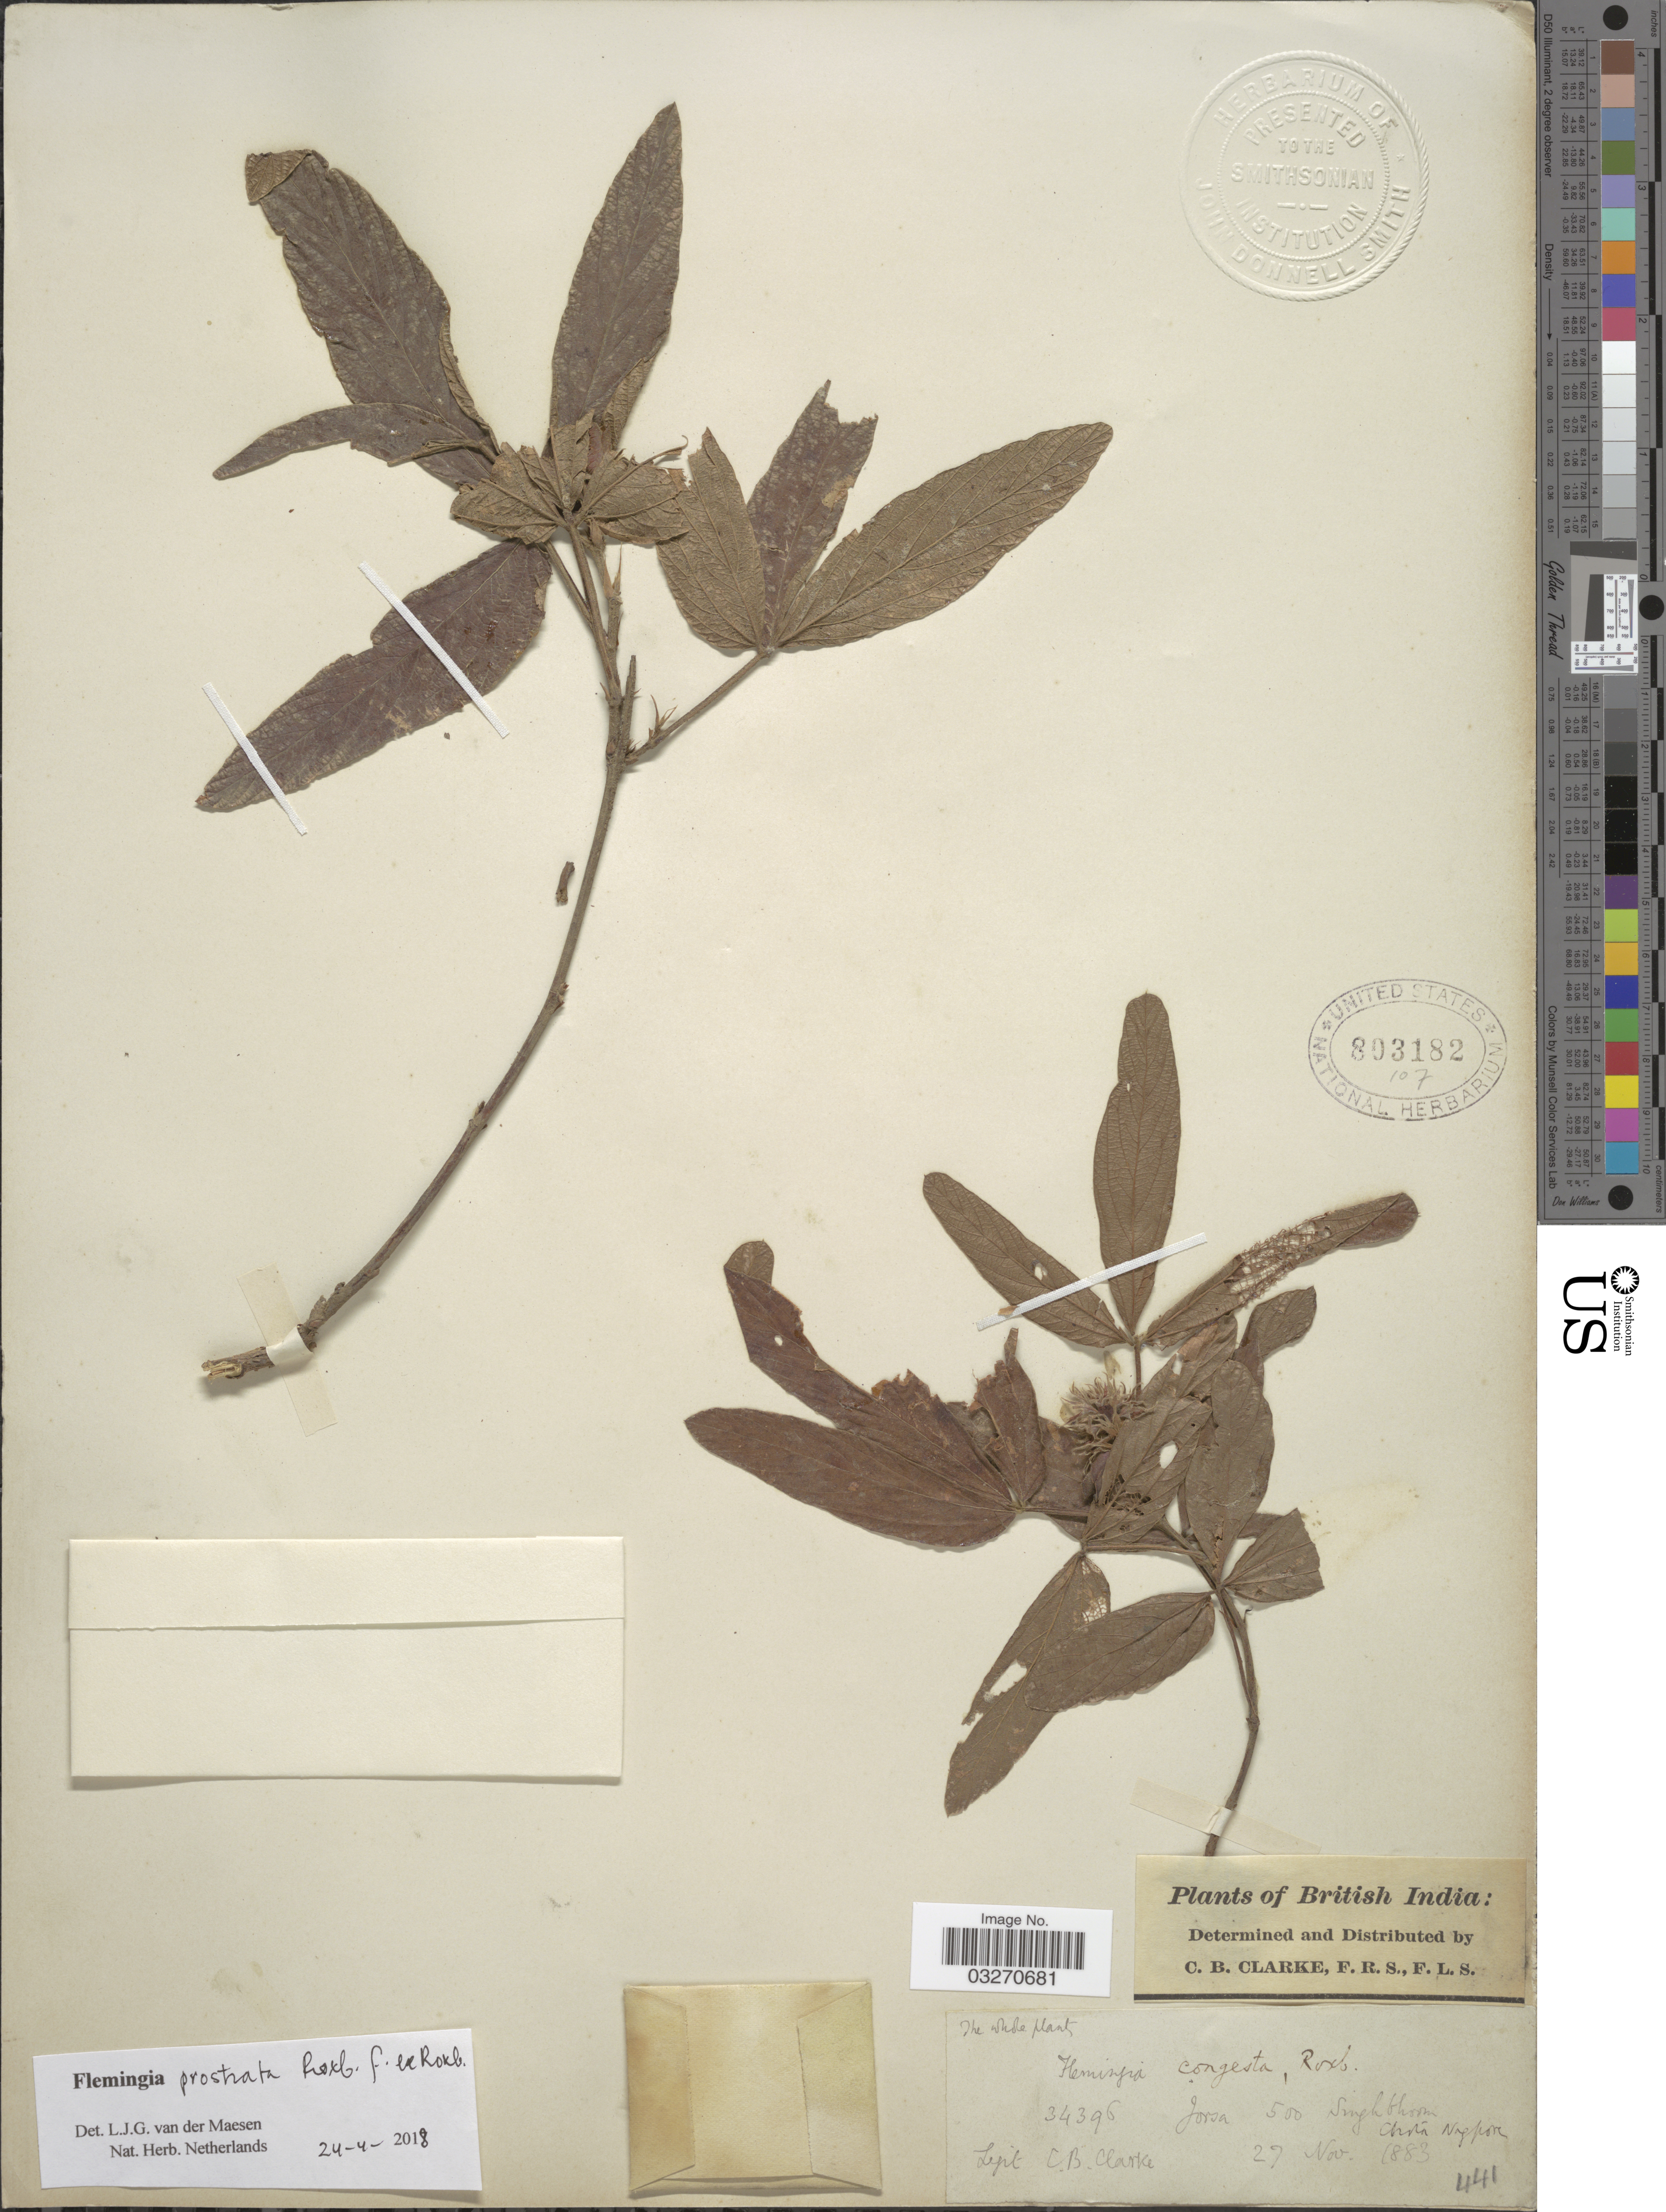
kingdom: Plantae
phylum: Tracheophyta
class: Magnoliopsida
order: Fabales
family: Fabaceae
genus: Flemingia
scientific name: Flemingia prostrata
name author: Roxb.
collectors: C. B. Clarke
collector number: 34396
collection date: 1883-11-27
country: India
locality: British India. Jorsa. Singhbhoom. [illegible text] Nagpore.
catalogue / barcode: US 803182